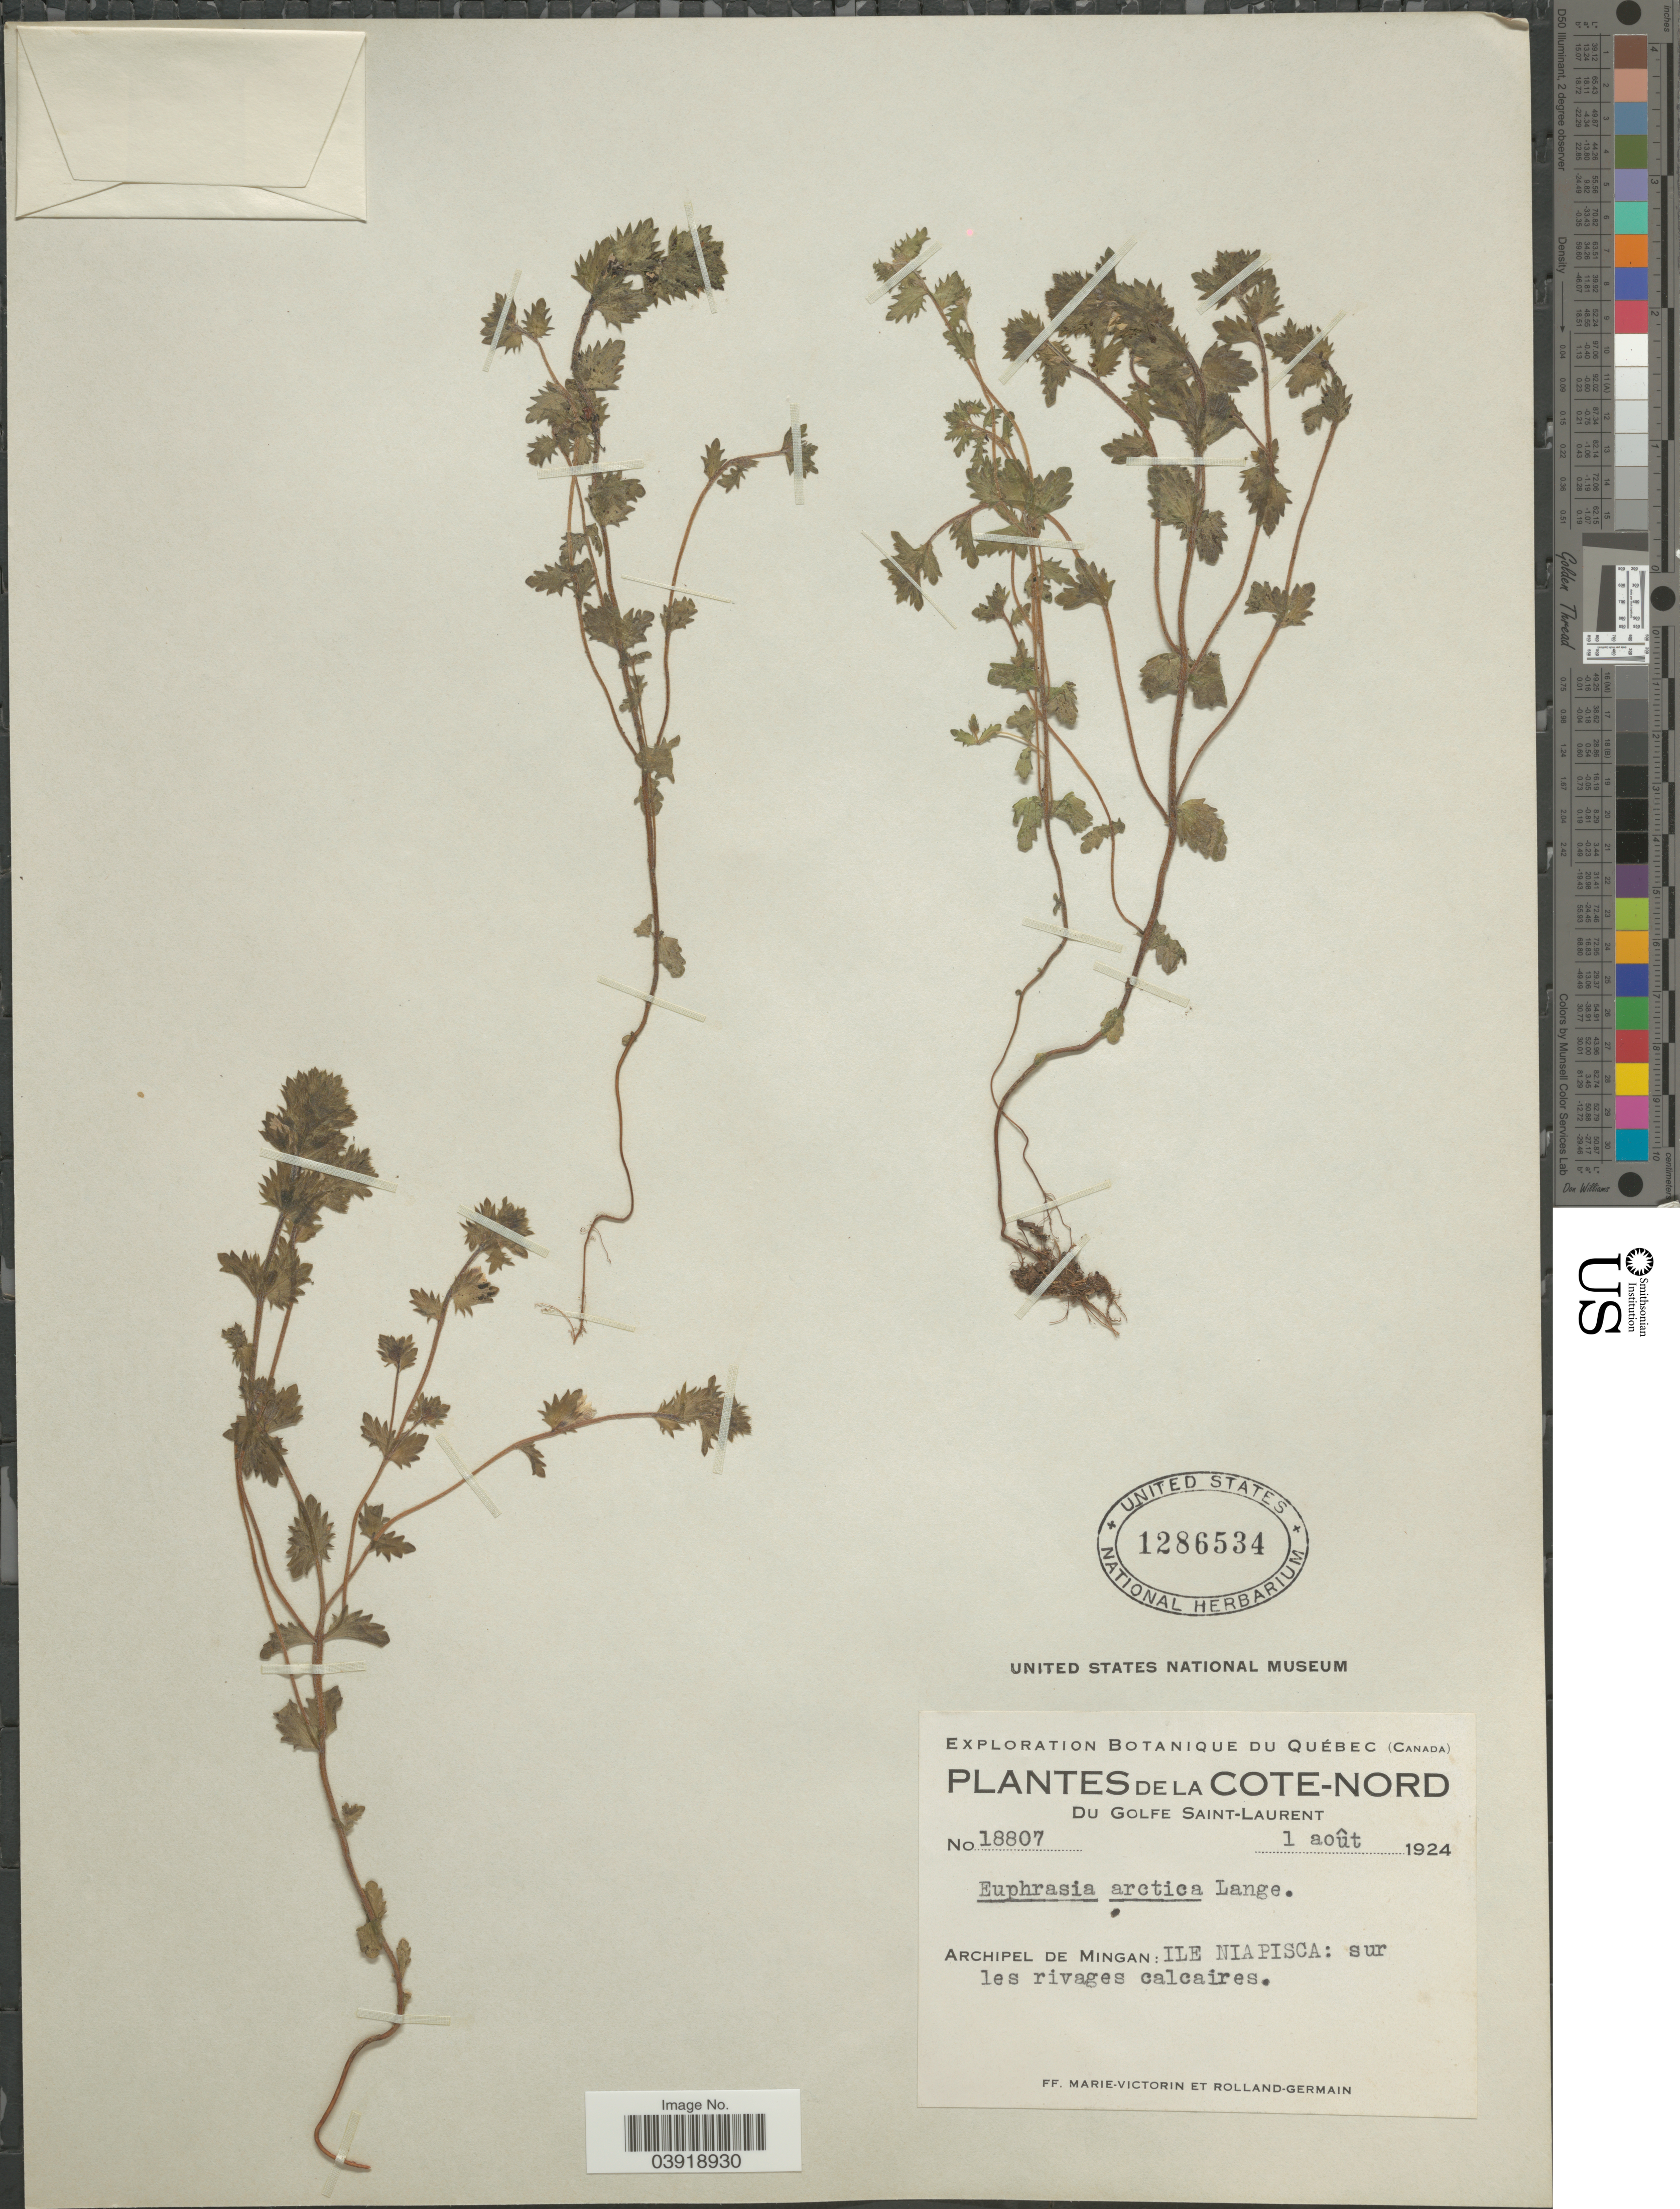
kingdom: Plantae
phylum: Tracheophyta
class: Magnoliopsida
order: Lamiales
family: Orobanchaceae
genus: Euphrasia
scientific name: Euphrasia arctica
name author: Lange ex Rostrup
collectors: F. Marie-Victorin & Rolland-Germain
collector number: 18807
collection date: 1924-08-01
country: Canada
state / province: Quebec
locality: La Cote-Nord du Golfe Saint-Laurent. Archipel de Mingan: Ile Niapisca.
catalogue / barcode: US 1286534